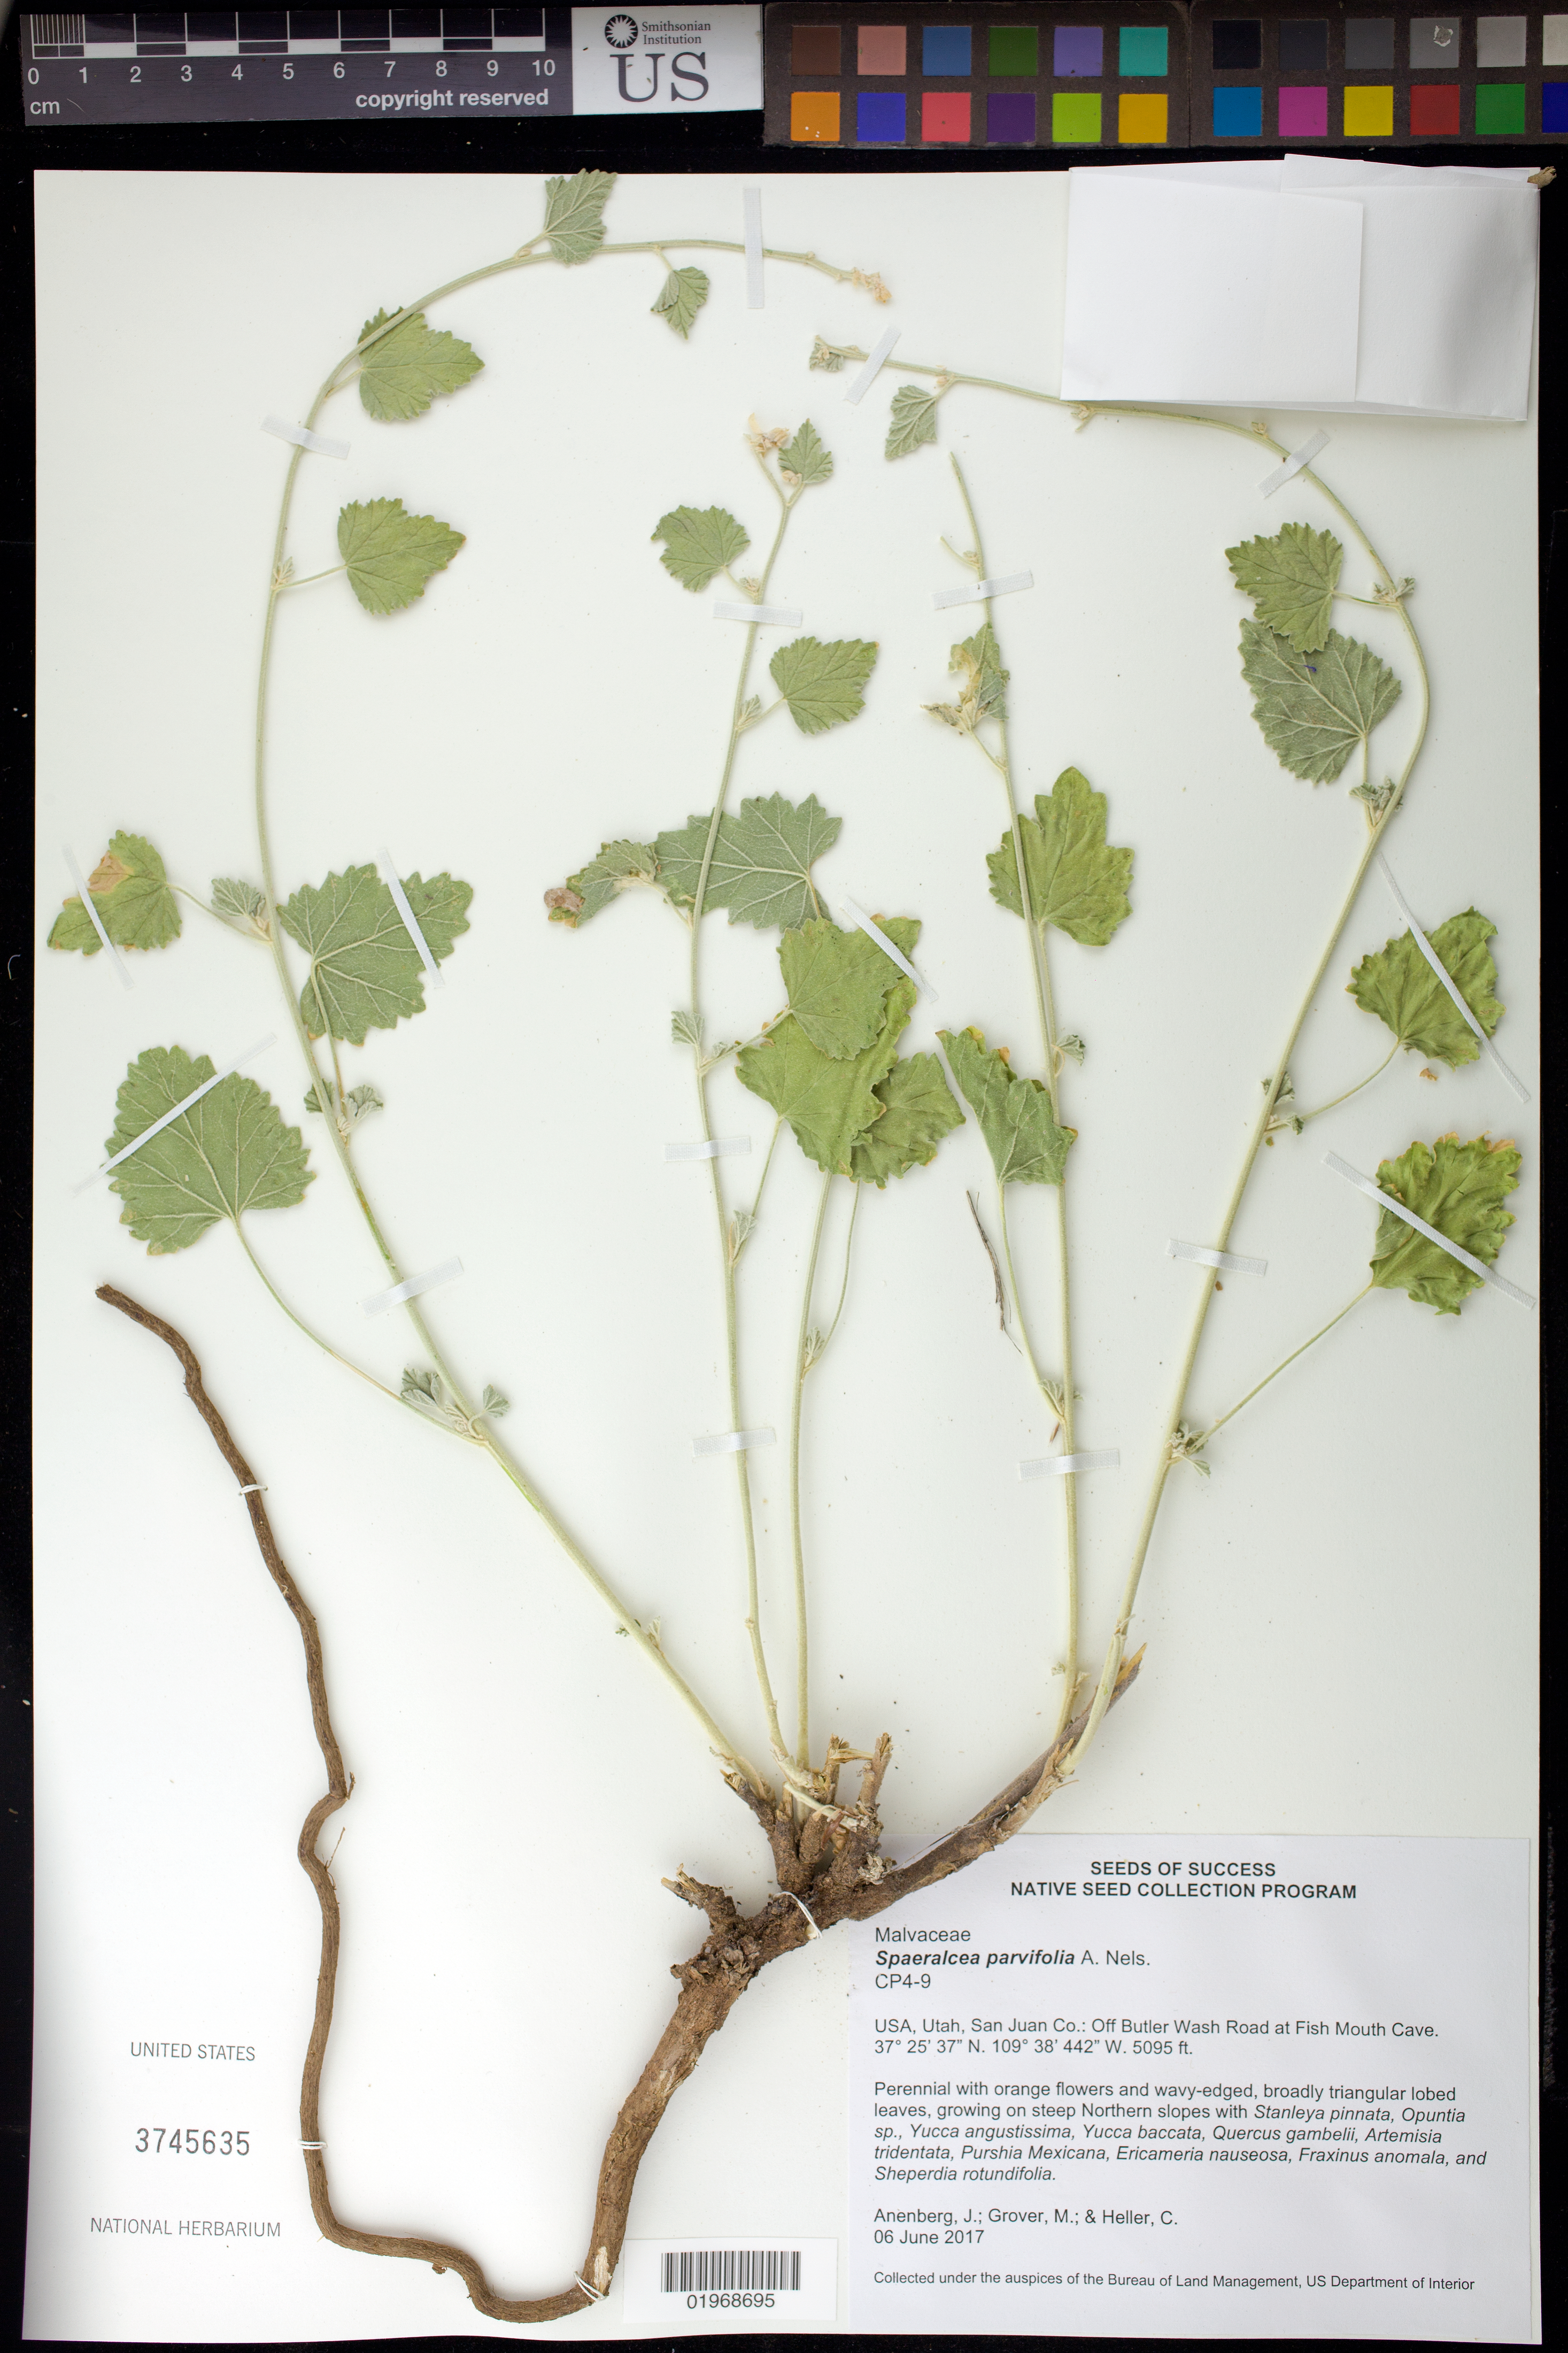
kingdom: Plantae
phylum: Tracheophyta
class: Magnoliopsida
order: Malvales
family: Malvaceae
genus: Sphaeralcea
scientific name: Sphaeralcea parvifolia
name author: A. Nelson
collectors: J. Anenberg, M. Grover & C. Heller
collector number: CP4-9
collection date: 2017-06-06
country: United States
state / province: Utah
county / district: San Juan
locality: OffButler Wash Road at Fish Mouth Cave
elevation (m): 1553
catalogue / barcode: US 3745635